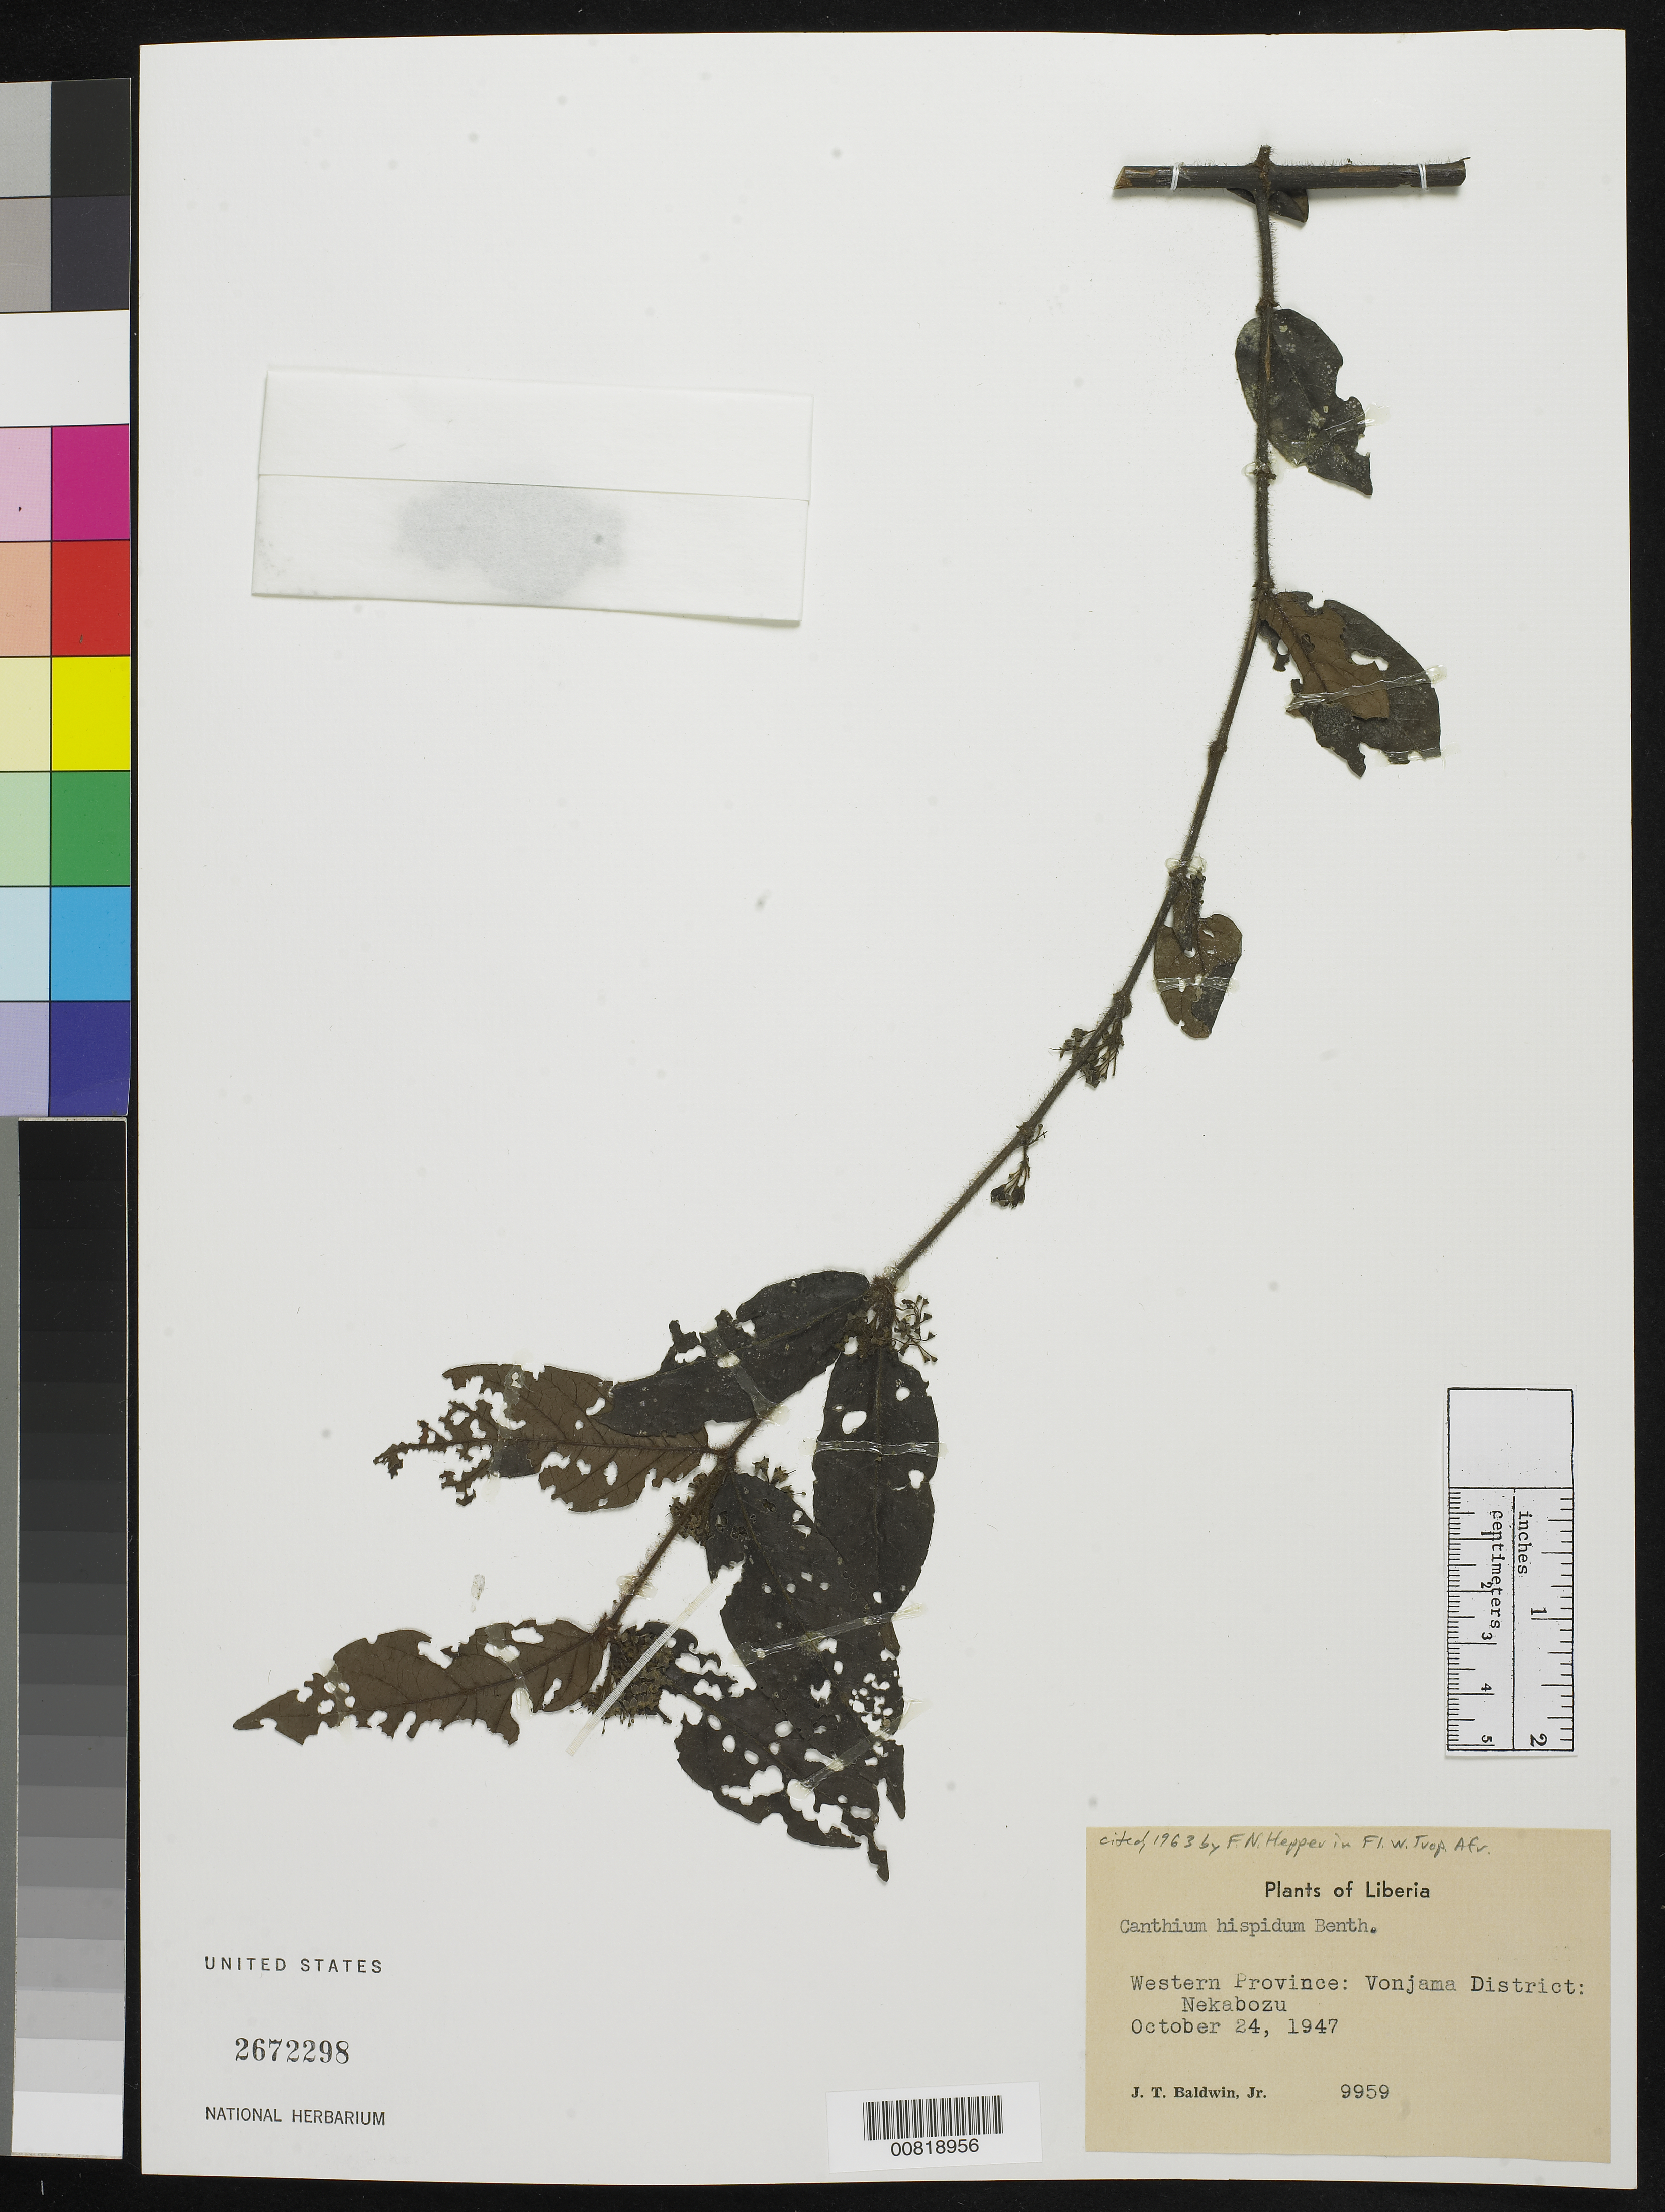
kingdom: Plantae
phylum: Tracheophyta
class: Magnoliopsida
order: Gentianales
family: Rubiaceae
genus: Canthium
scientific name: Canthium hispidum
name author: Benth.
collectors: J. T. Baldwin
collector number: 9959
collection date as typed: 24 Oct 1947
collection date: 1947-10-24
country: Liberia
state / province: Lofa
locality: Western Province: Vonjama District, Nekabozu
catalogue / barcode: US 2672298